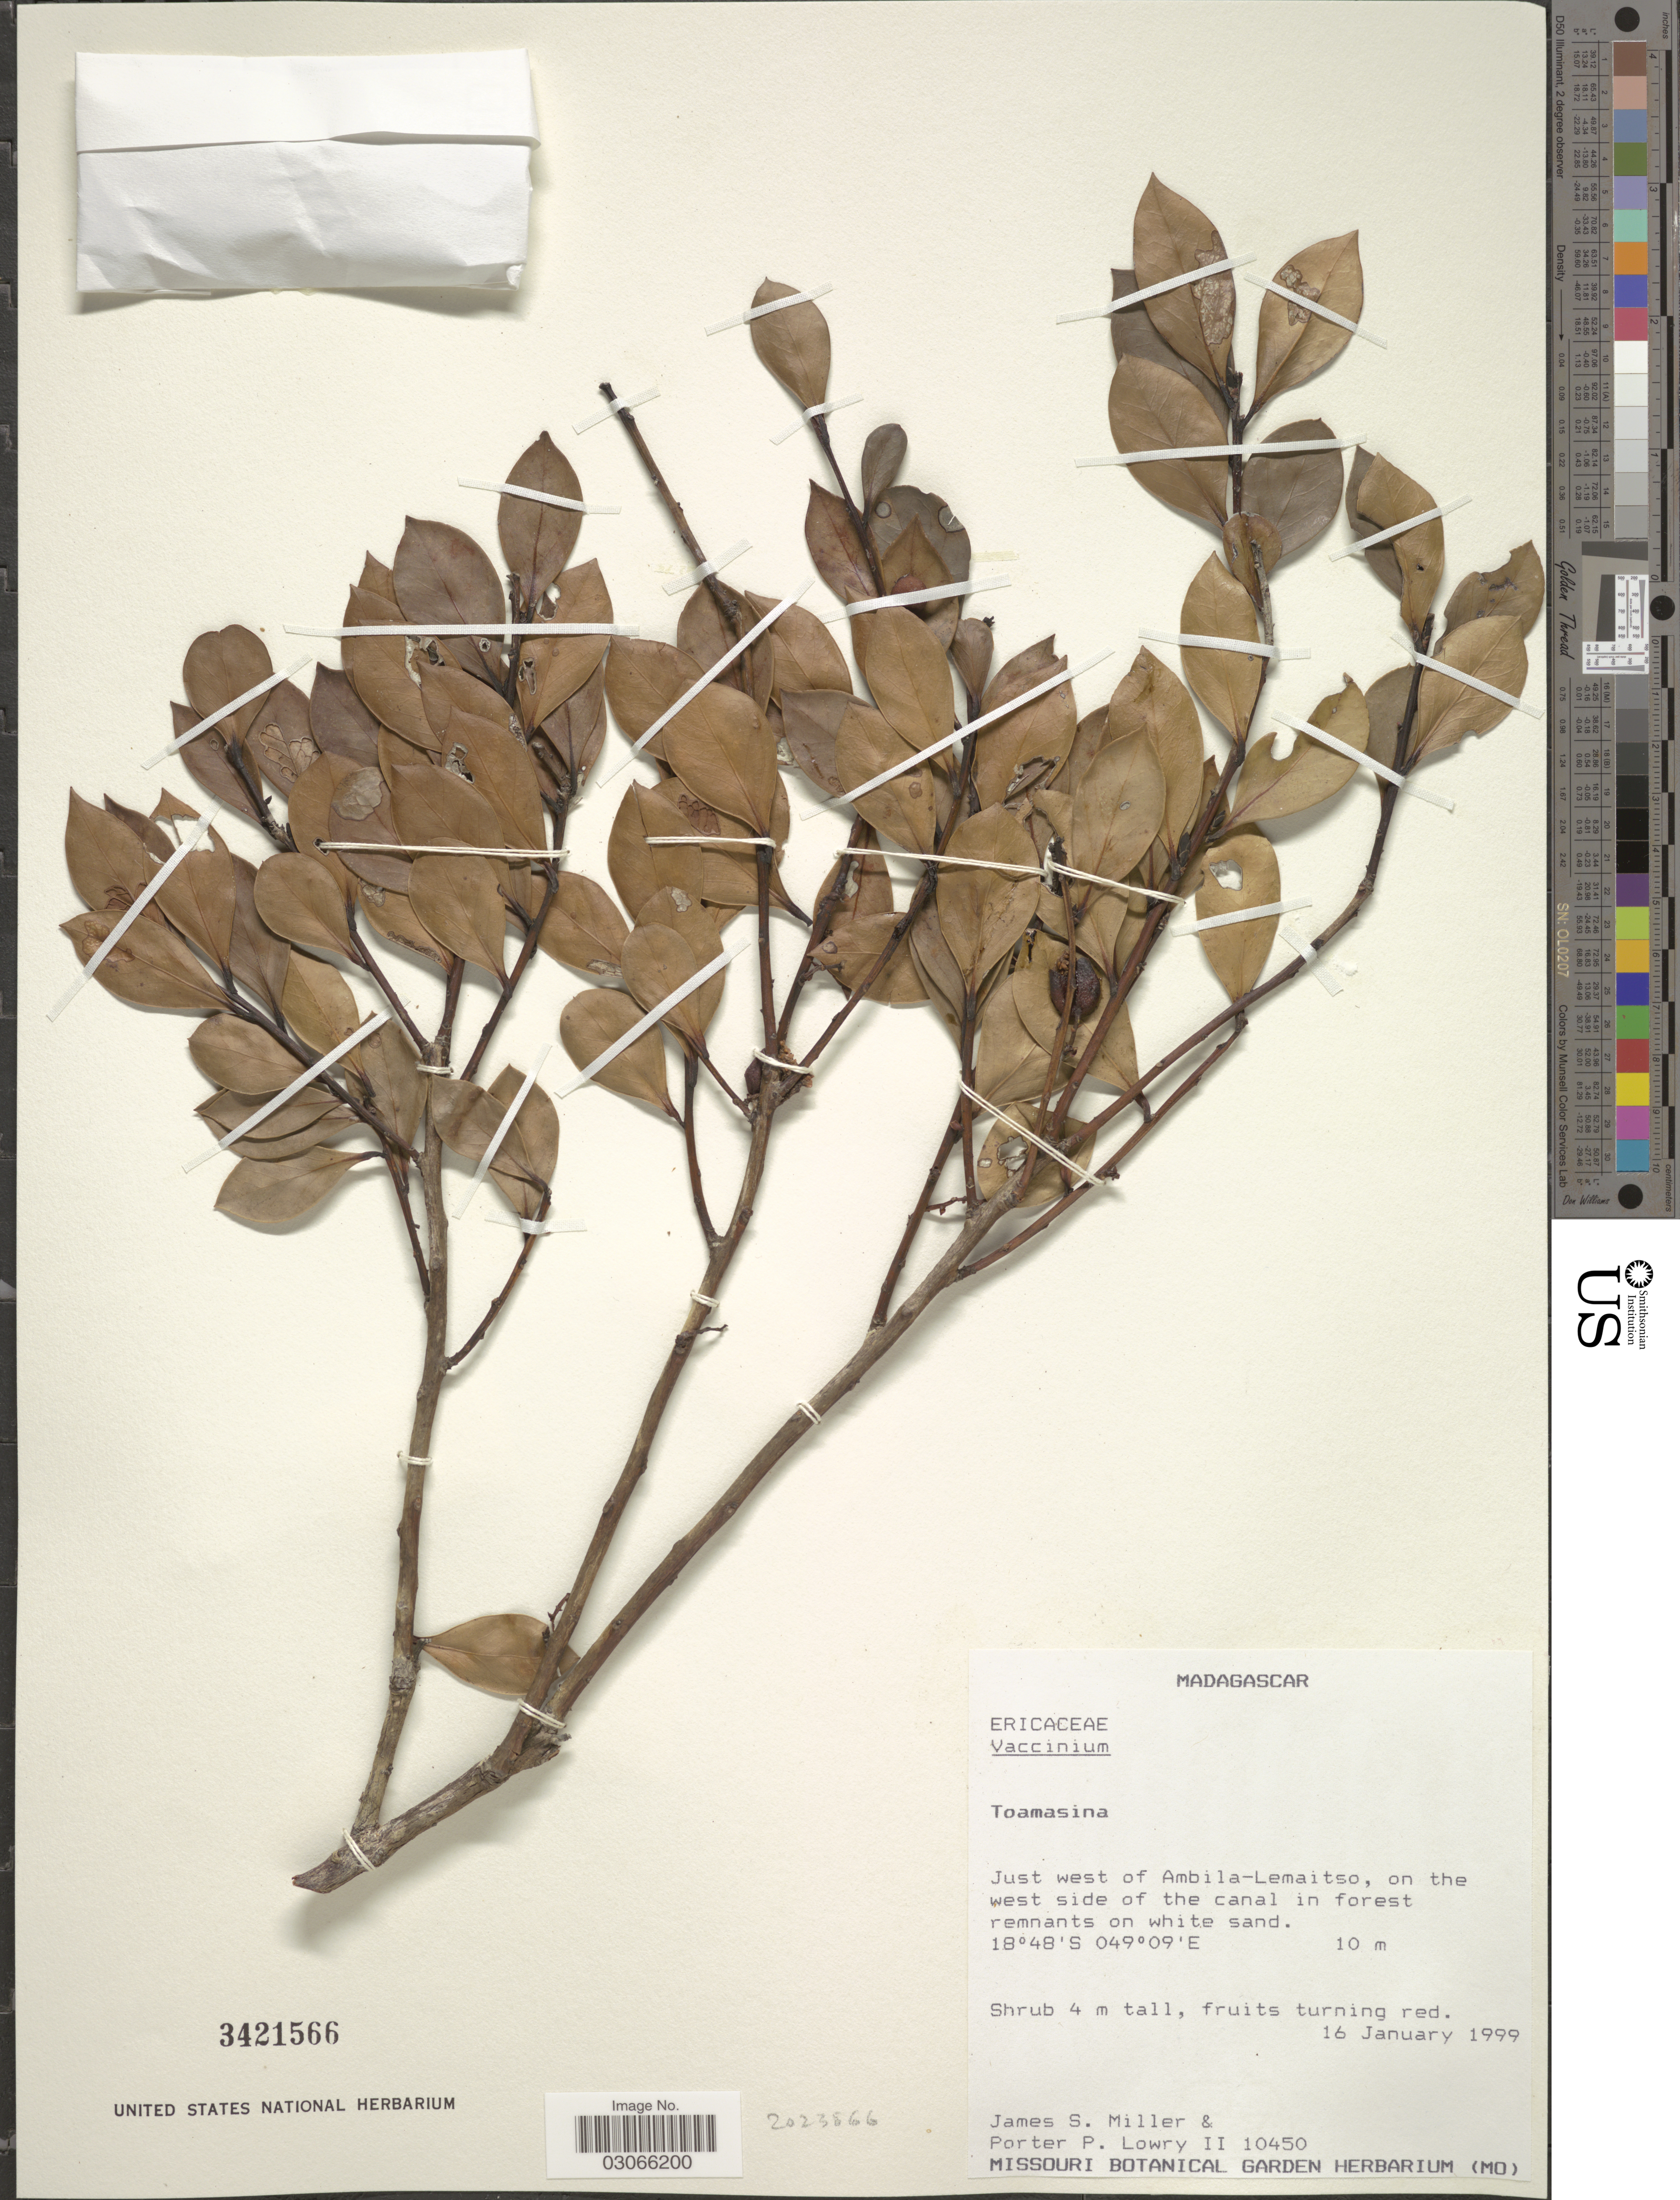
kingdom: Plantae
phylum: Tracheophyta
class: Magnoliopsida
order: Ericales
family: Ericaceae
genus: Vaccinium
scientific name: Vaccinium sp.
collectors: J. S. Miller & P. P. Lowry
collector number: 10450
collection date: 1999-01-16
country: Madagascar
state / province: Atsinanana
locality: Just west of Ambila-Lemaitso, on the west side of the canal in forest remnants on white sand.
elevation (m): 10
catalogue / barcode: US 3421566